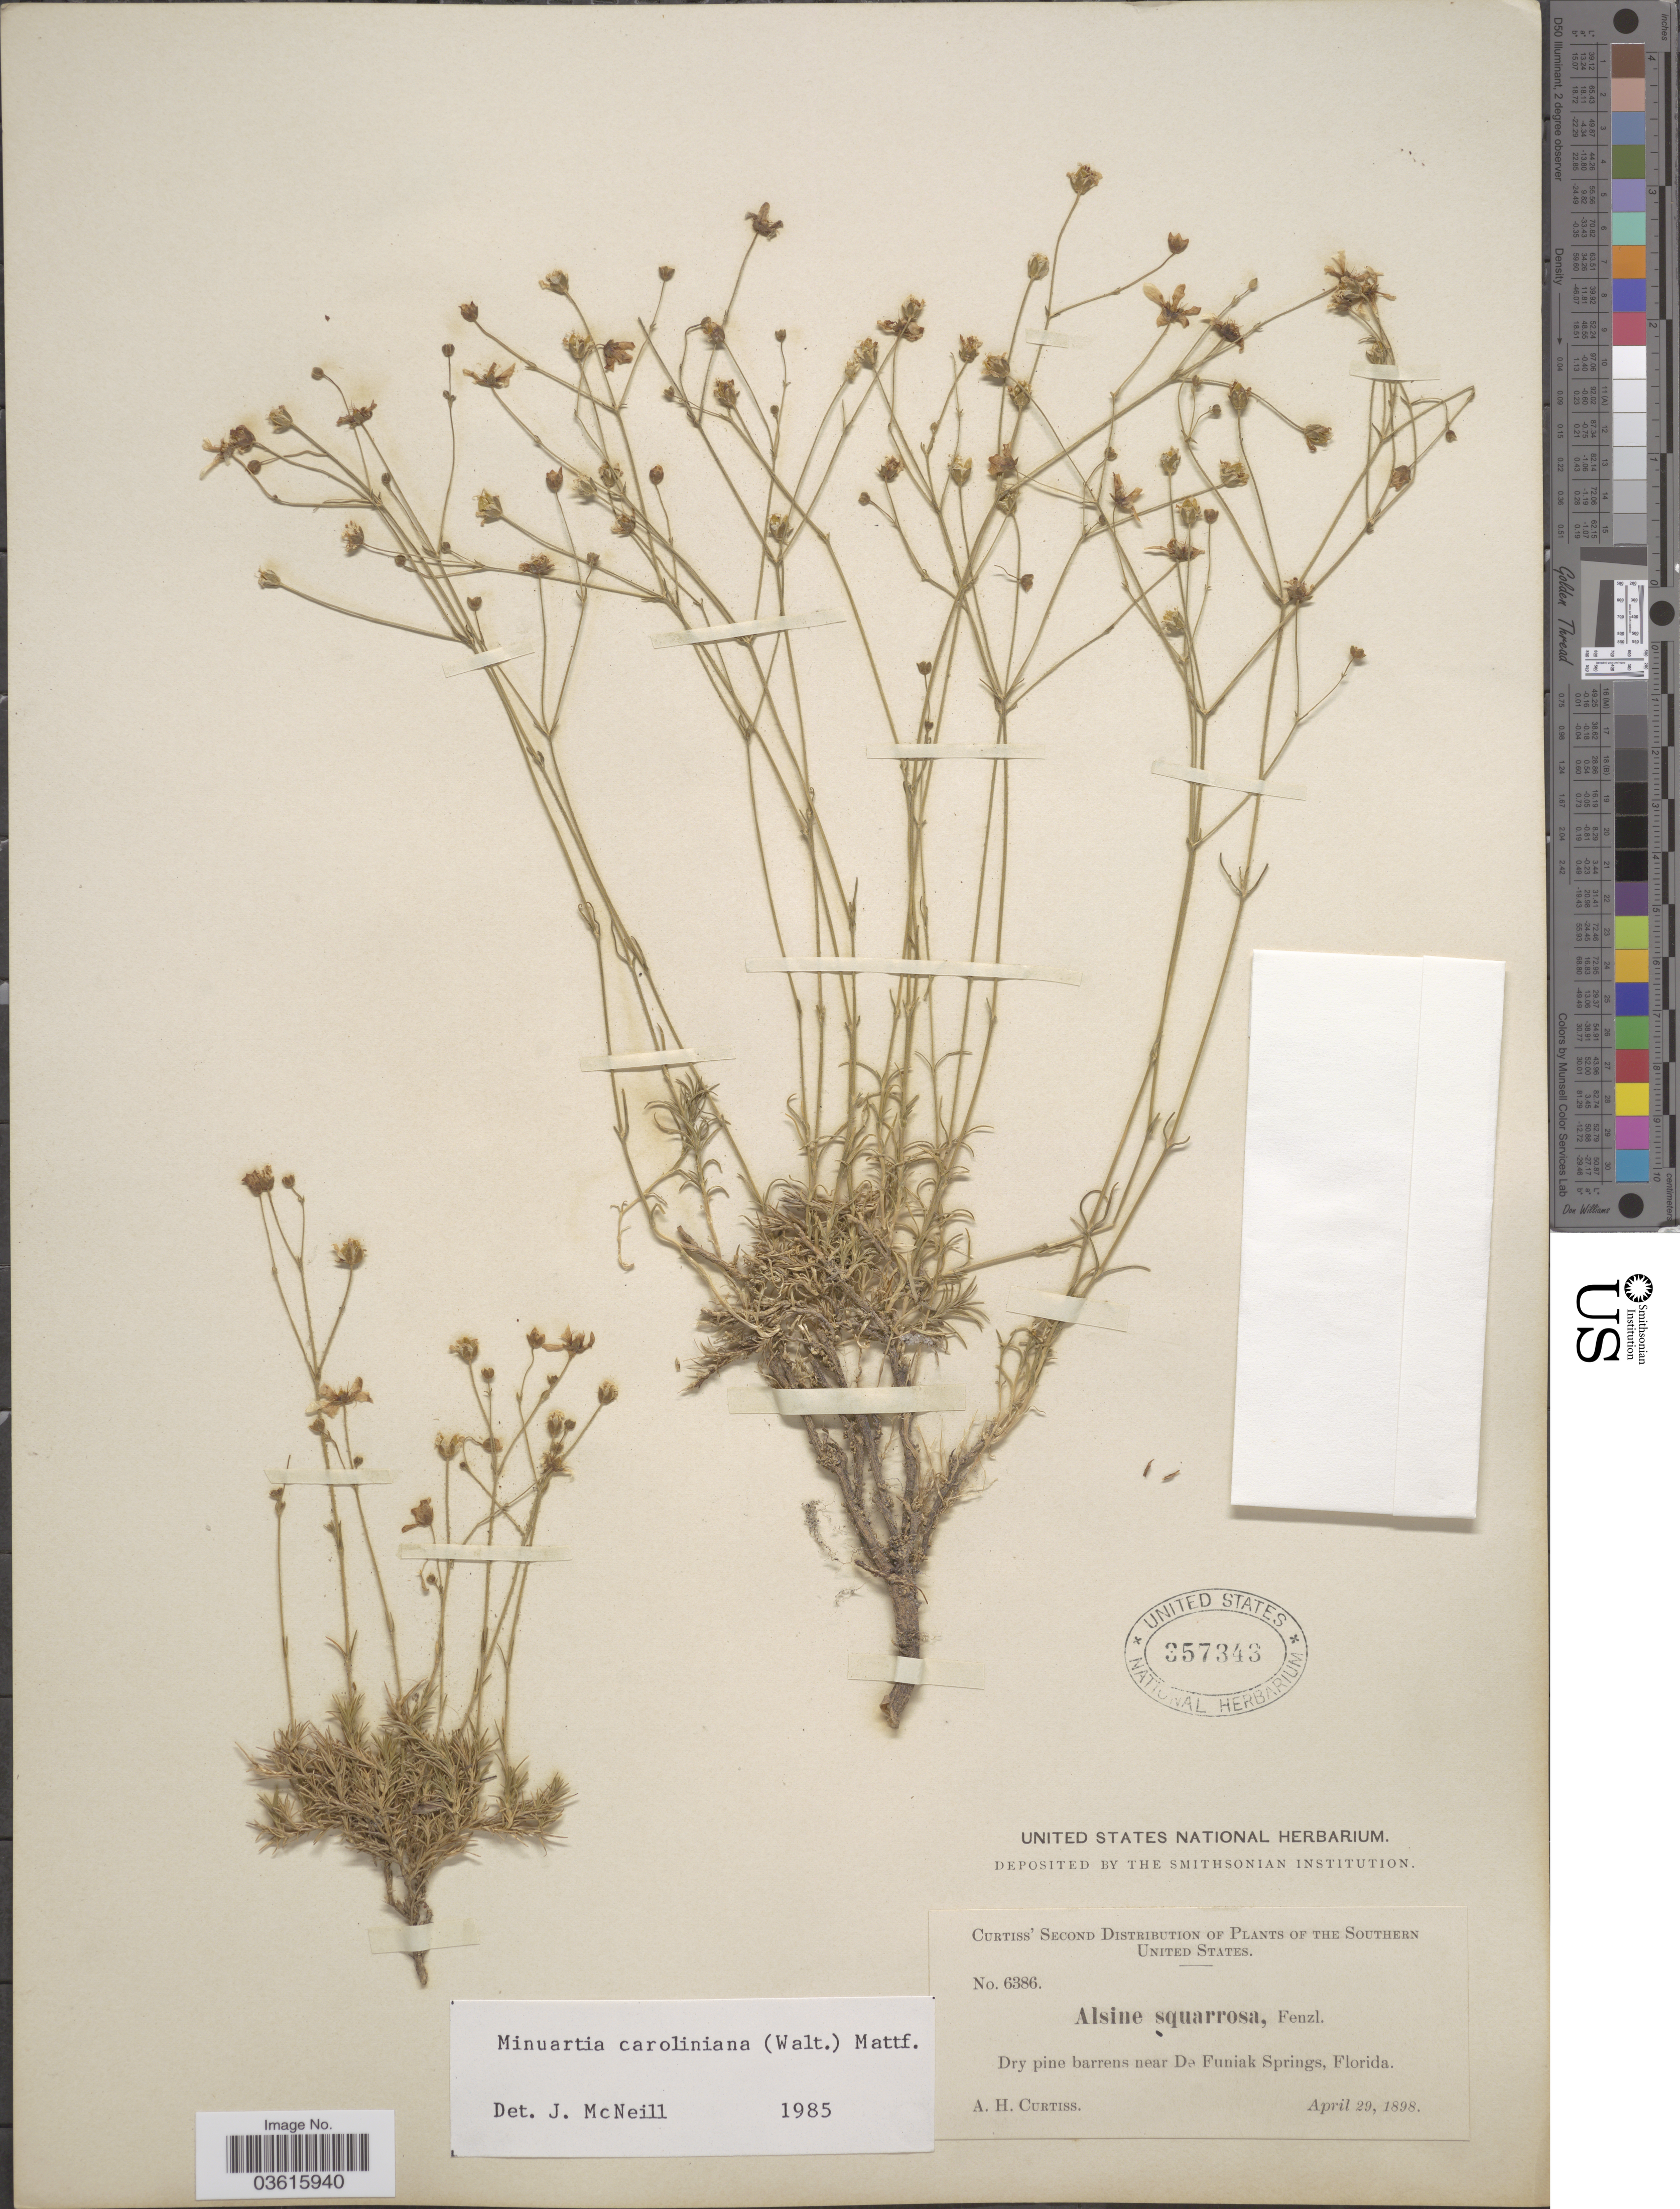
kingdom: Plantae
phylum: Tracheophyta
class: Magnoliopsida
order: Caryophyllales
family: Caryophyllaceae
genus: Minuartia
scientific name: Minuartia caroliniana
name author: (Walter) Mattf.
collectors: A. H. Curtiss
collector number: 6386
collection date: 1898-04-29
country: United States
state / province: Florida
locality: The Southern United States. Dry pine barrens near De Funiak Springs.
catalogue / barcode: US 357343